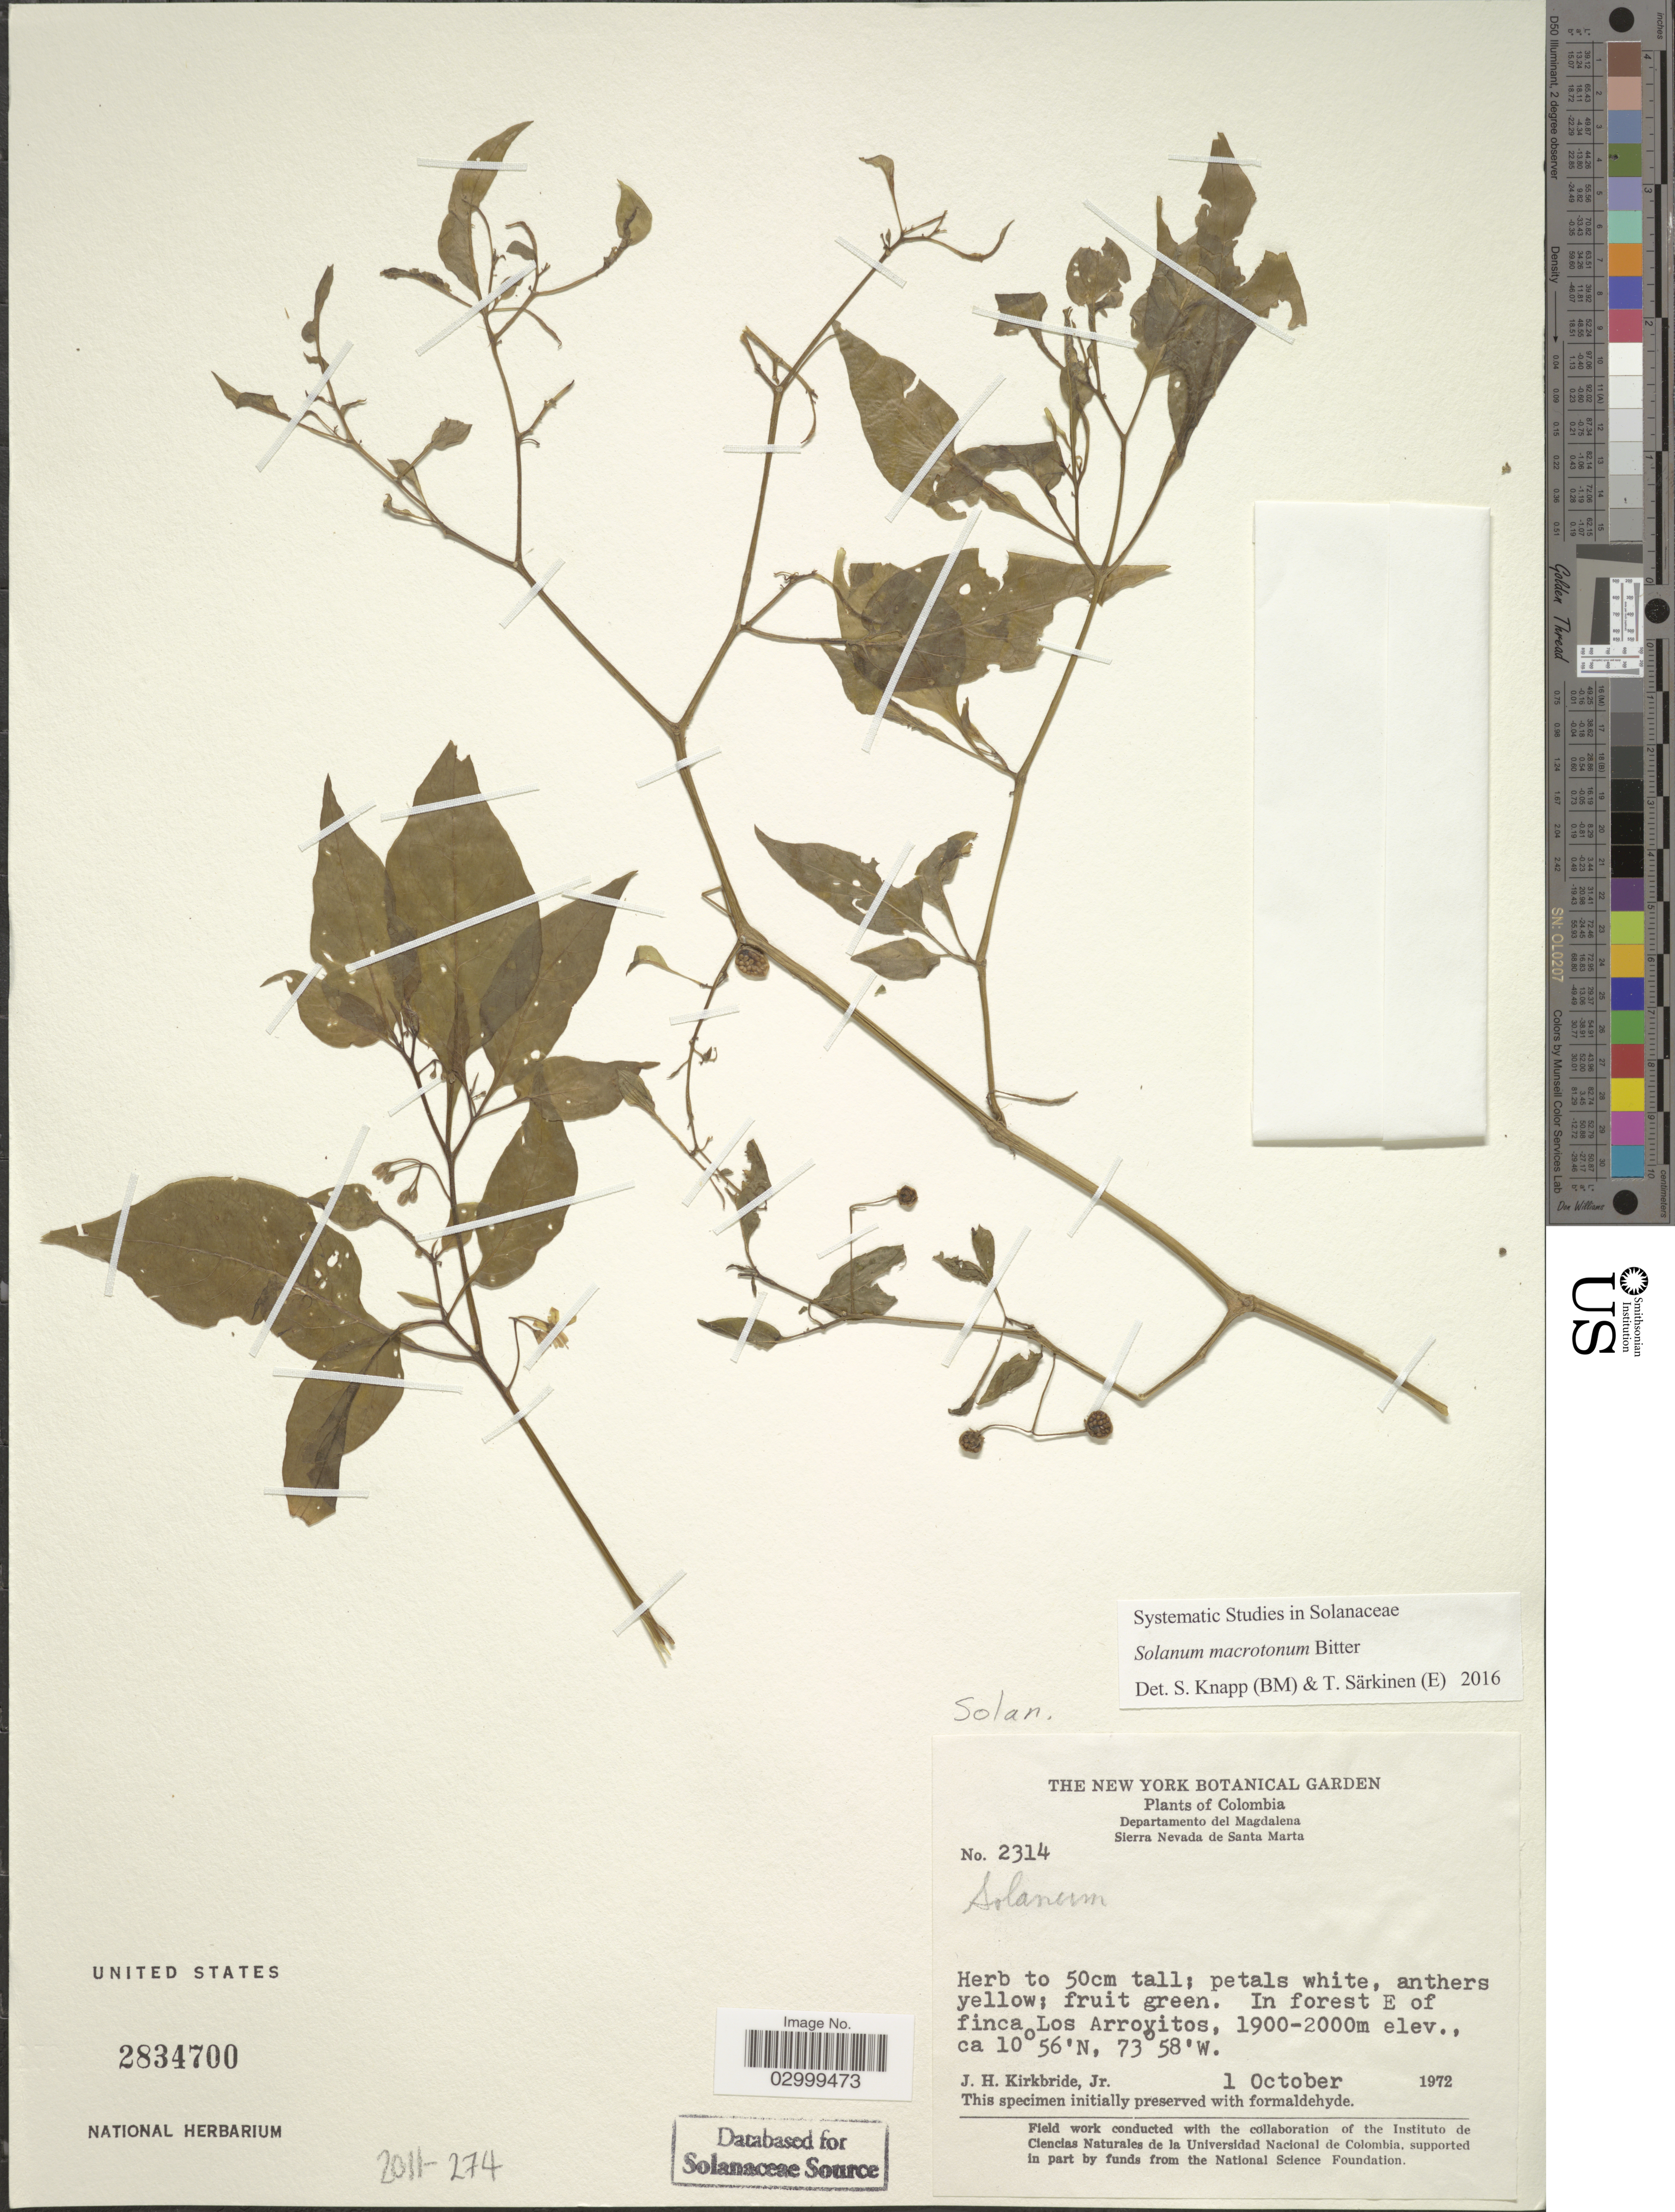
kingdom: Plantae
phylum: Tracheophyta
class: Magnoliopsida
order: Solanales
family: Solanaceae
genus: Solanum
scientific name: Solanum macrotonum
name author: Bitter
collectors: J. H. Kirkbride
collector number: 2314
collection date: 1972-10-01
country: Colombia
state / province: Magdalena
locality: Departamento del Magdalena. Sierra Nevada de Santa Marta. In forest E of finca Los Arroyitos.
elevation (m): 1900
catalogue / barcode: US 2834700